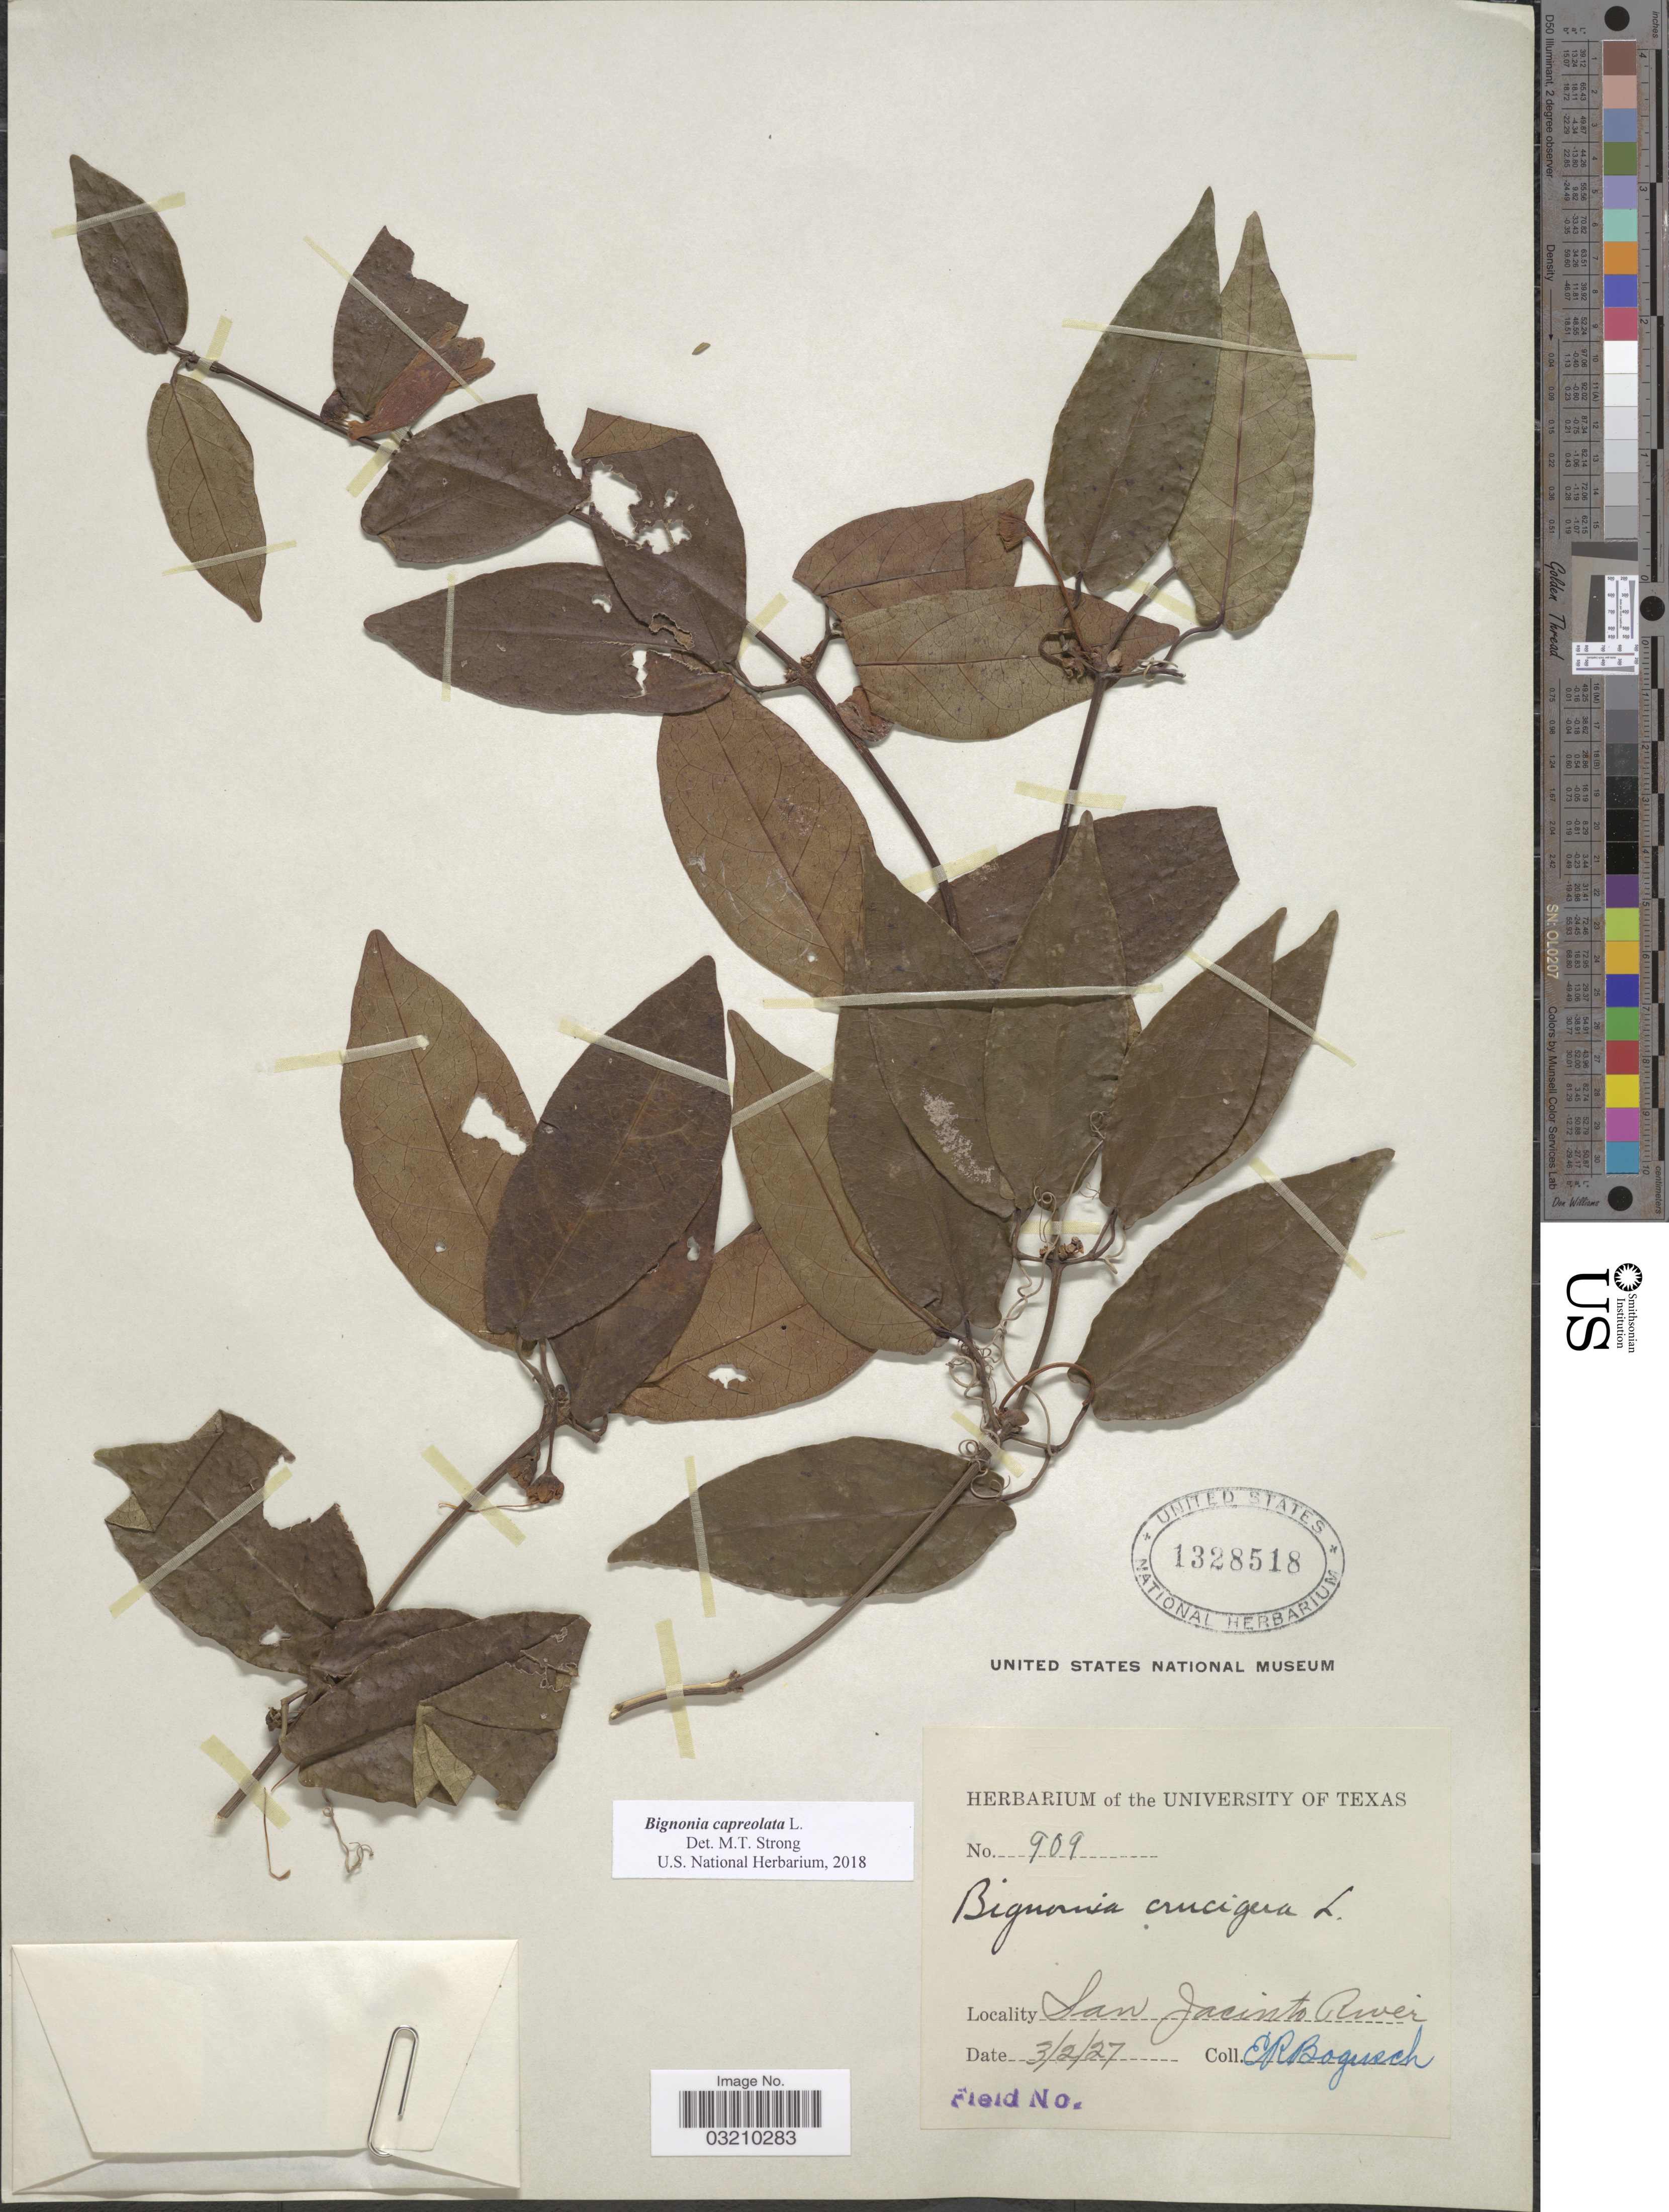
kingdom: Plantae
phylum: Tracheophyta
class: Magnoliopsida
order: Lamiales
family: Bignoniaceae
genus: Bignonia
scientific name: Bignonia capreolata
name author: L.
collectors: E. Bogusch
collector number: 909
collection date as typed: Transcribed d/m/y: 2/3/27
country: United States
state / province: Texas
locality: San Jacinto River.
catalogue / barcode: US 1328518